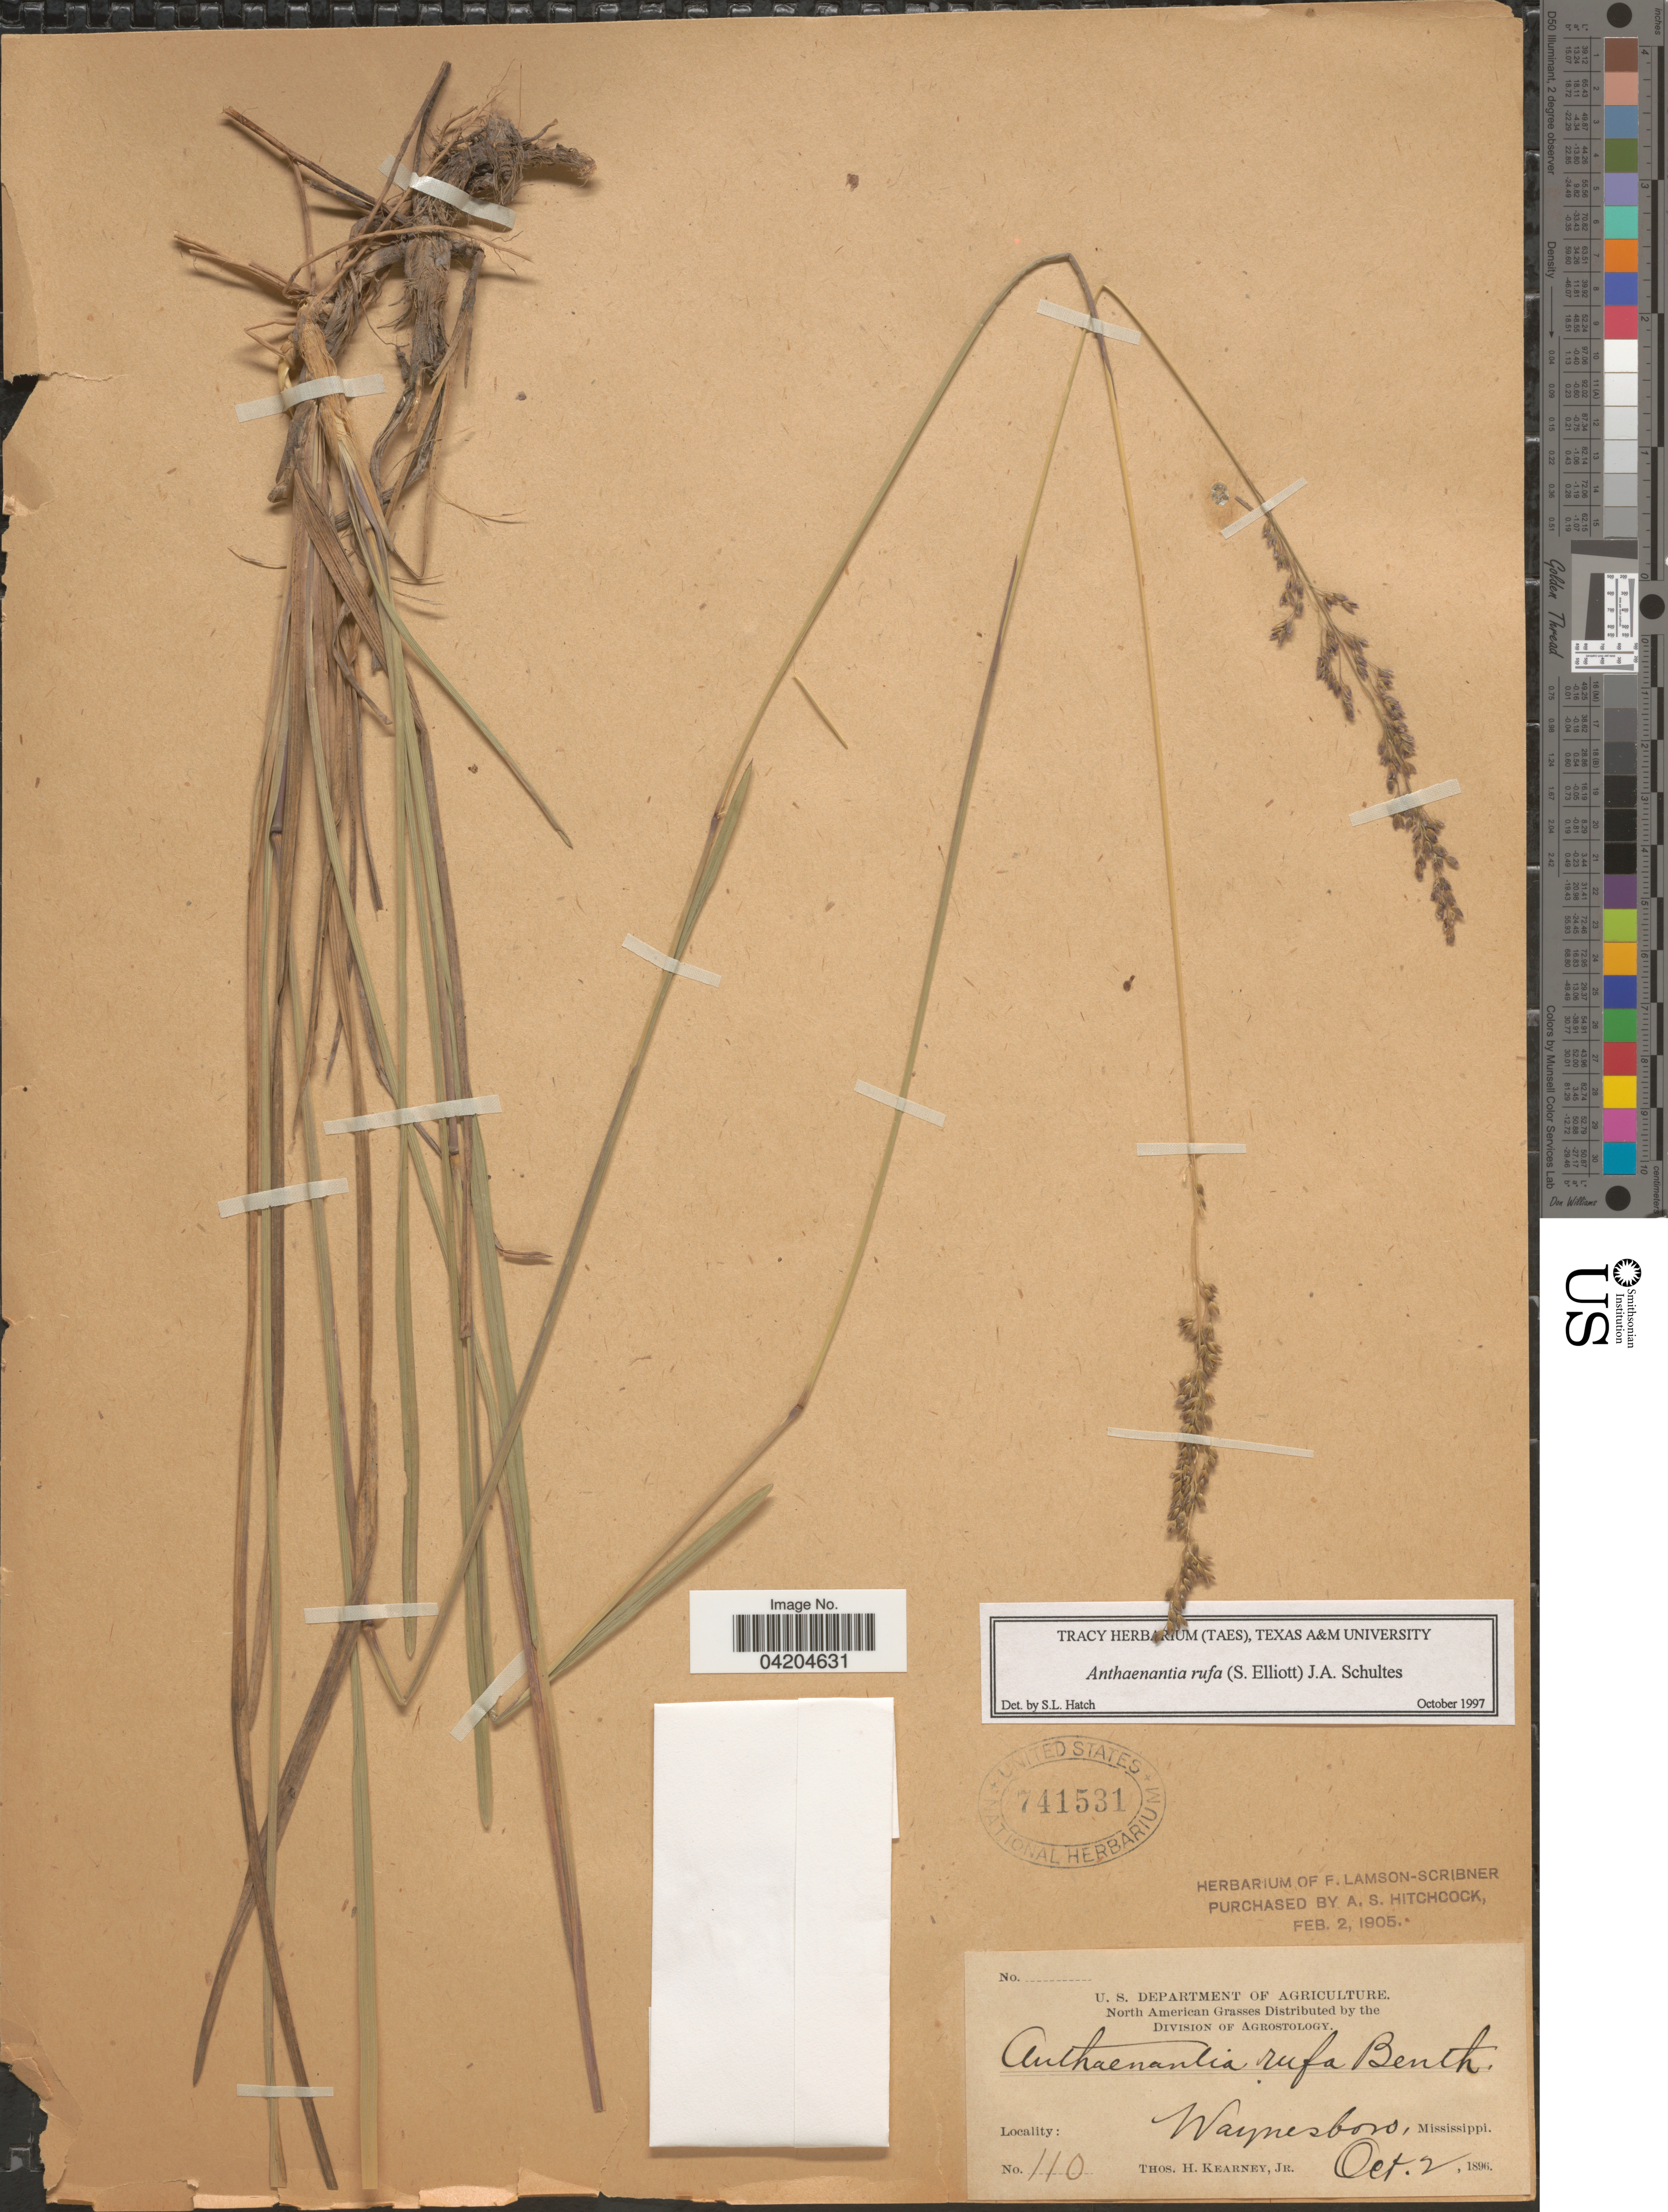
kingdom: Plantae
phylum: Tracheophyta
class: Liliopsida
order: Poales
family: Poaceae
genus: Anthaenantia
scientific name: Anthaenantia rufa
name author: (Elliott) Schult.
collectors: T. H. Kearney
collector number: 110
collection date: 1896-10-02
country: United States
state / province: Mississippi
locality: Waynesboro.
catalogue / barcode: US 741531